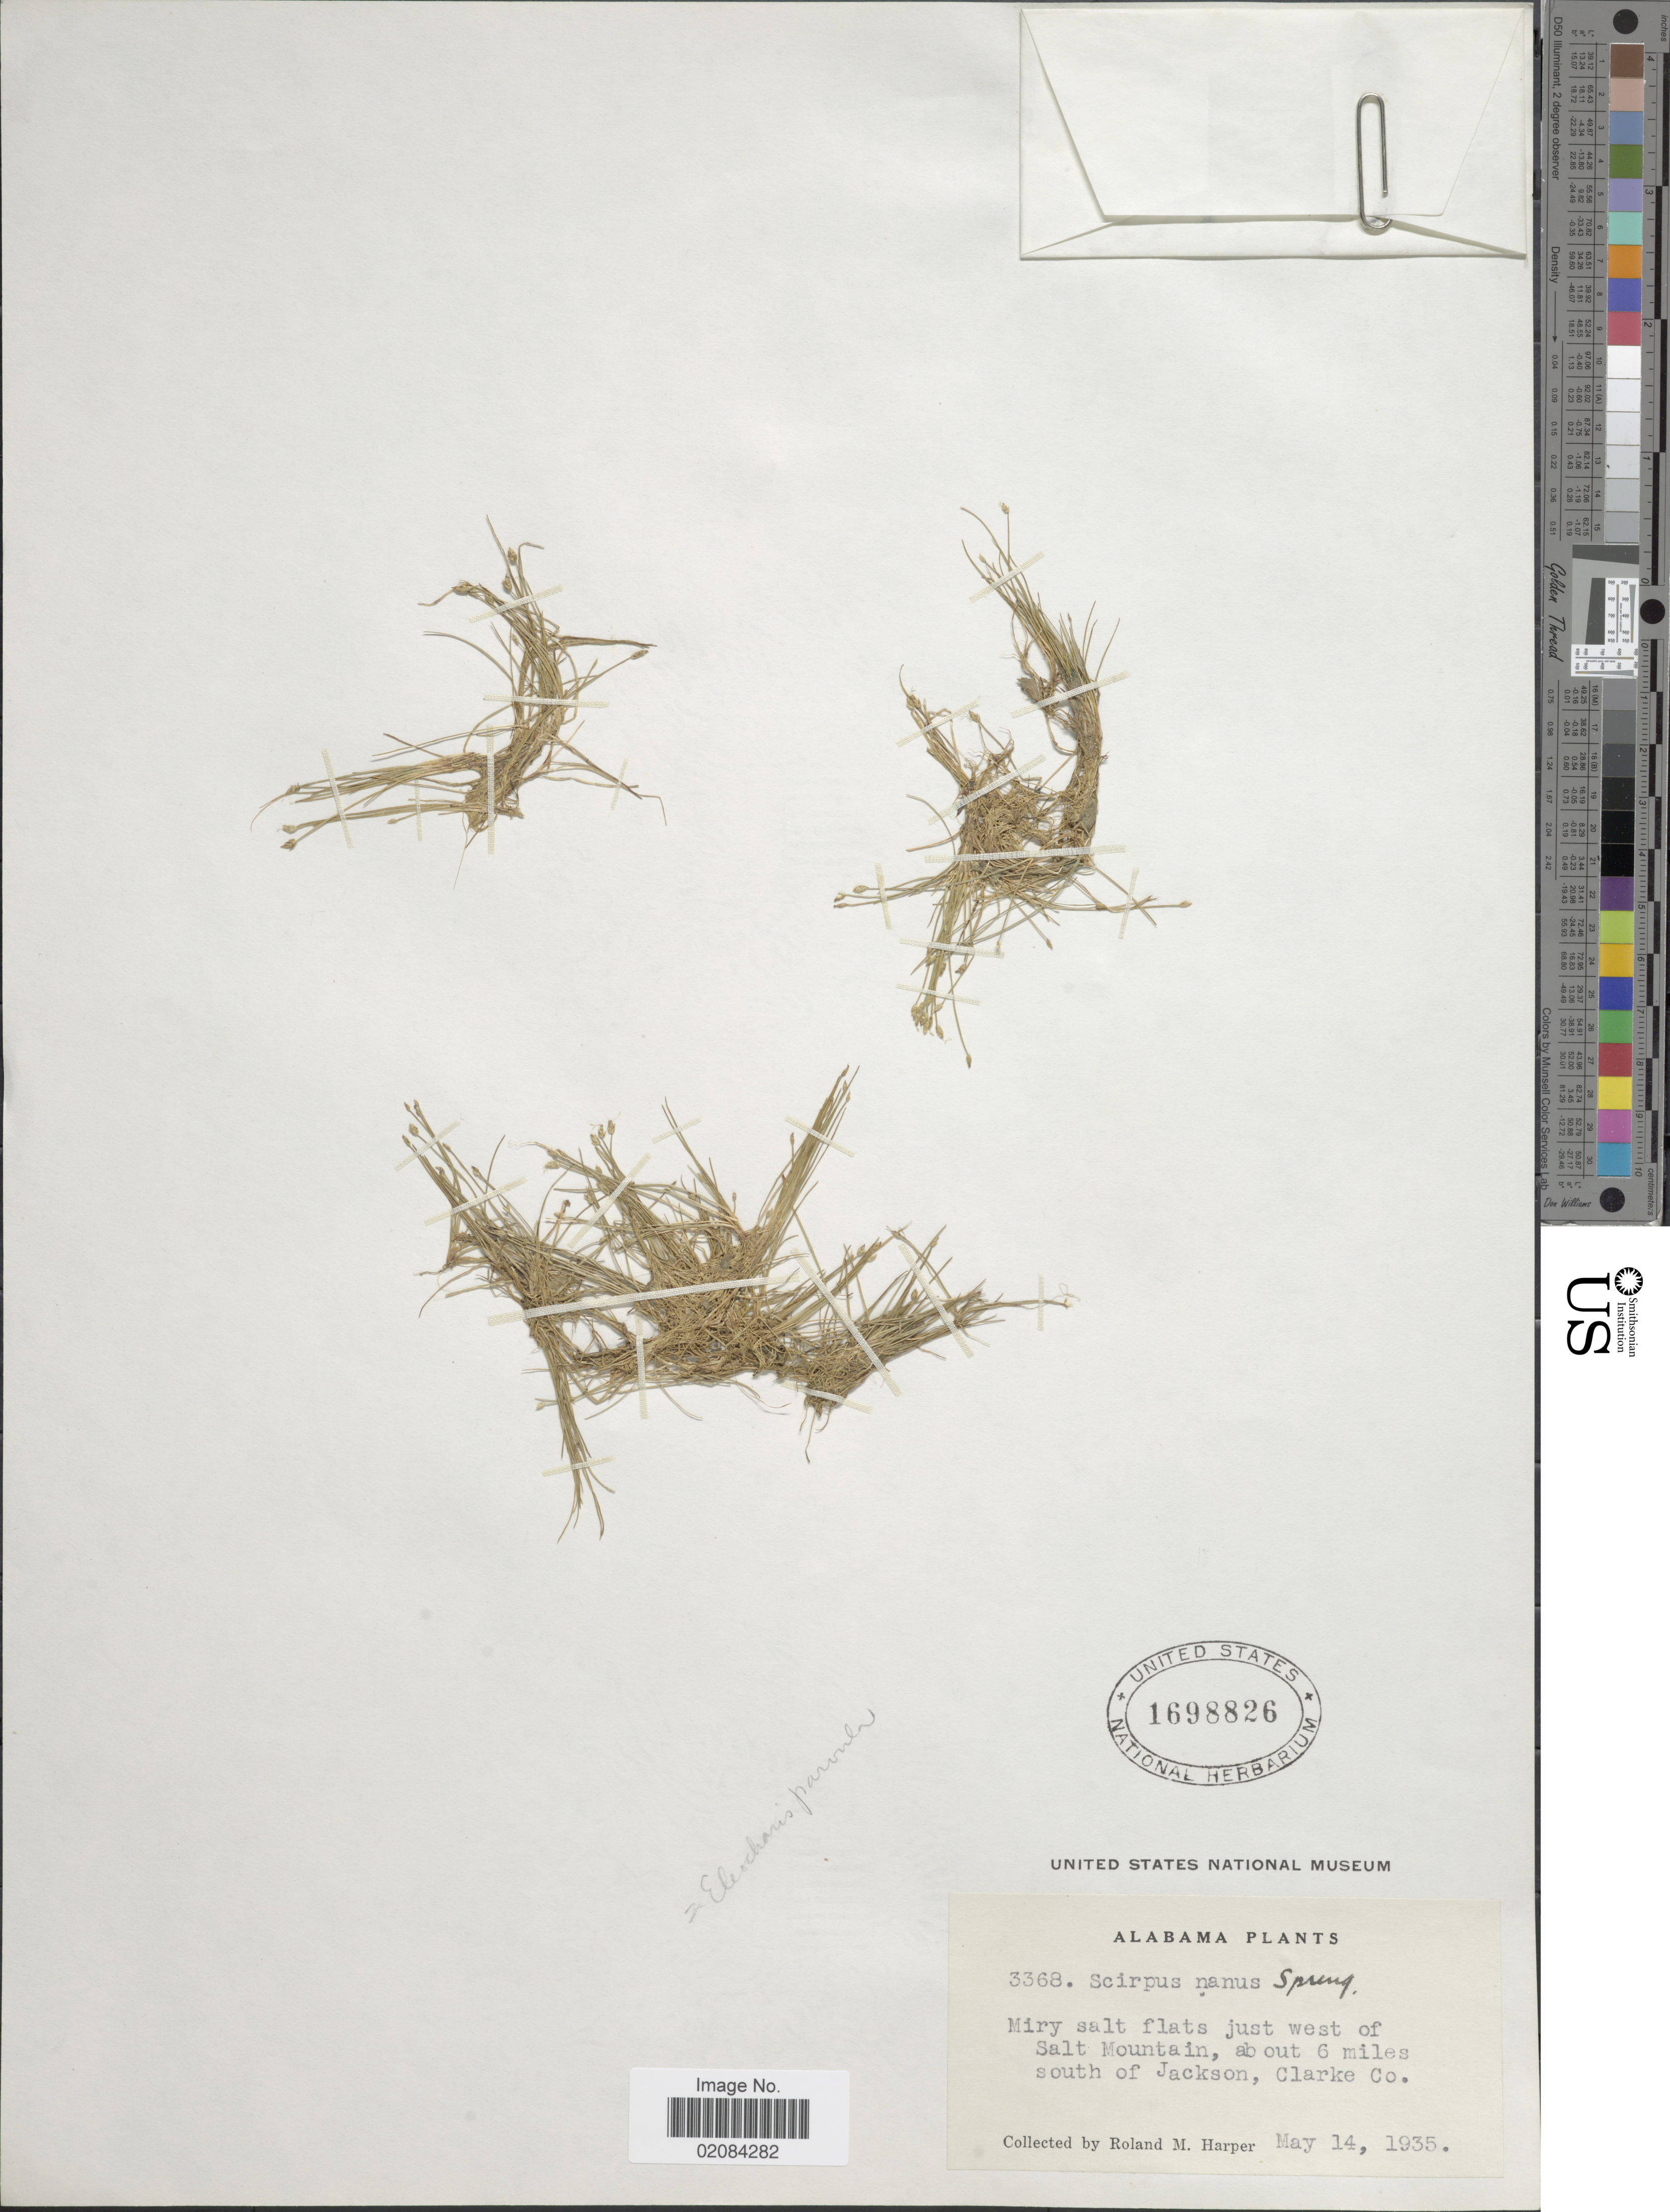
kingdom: Plantae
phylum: Tracheophyta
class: Liliopsida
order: Poales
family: Cyperaceae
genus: Eleocharis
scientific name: Eleocharis parvula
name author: (Roem. & Schult.) Link ex Williams et al.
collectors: R. M. Harper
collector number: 3368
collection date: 1935-05-14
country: United States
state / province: Alabama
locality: Alabama, Miry salt flats just west of Salt Mountain, about 6 miles south of Jackson, Clarke Co.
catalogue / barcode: US 1698826